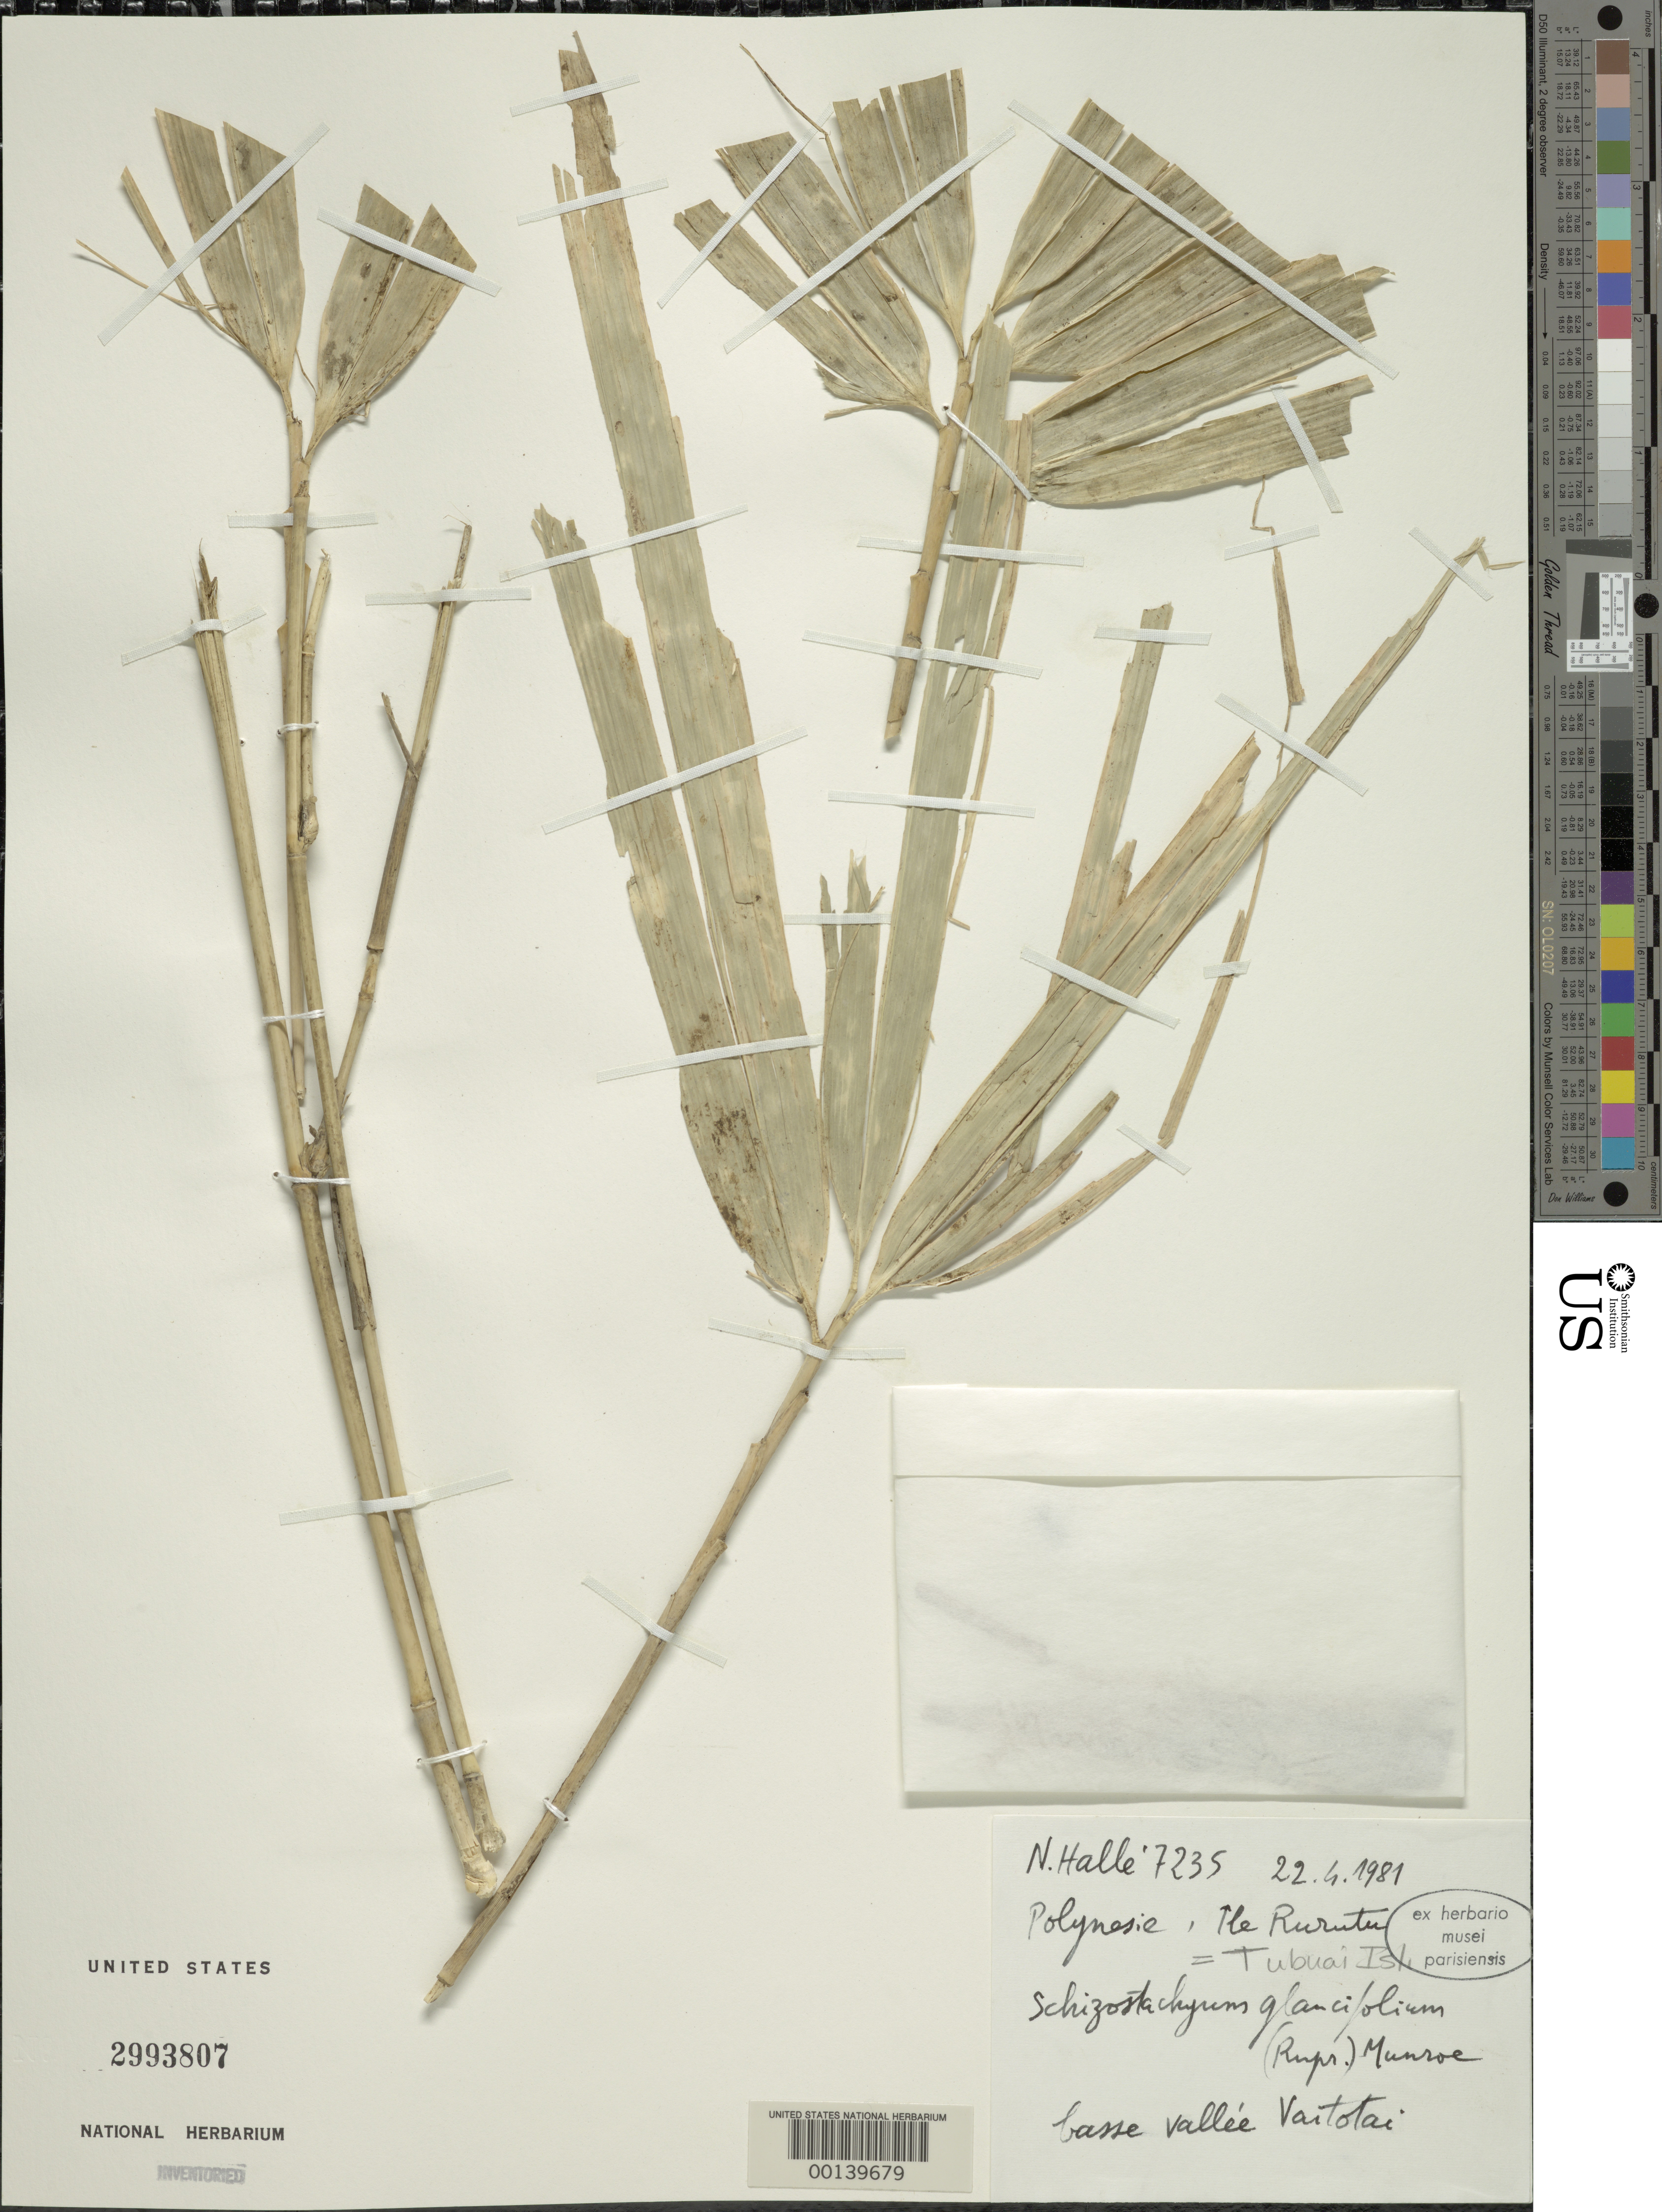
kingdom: Plantae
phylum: Tracheophyta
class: Liliopsida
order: Poales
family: Poaceae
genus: Schizostachyum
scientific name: Schizostachyum glaucifolium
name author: (Rupr.) Munro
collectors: N. Hallé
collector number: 7235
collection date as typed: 22 Jun 1981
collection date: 1981-06-22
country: French Polynesia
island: Rurutu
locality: Rurutu [Tubuai Is.]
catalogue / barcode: US 2993807